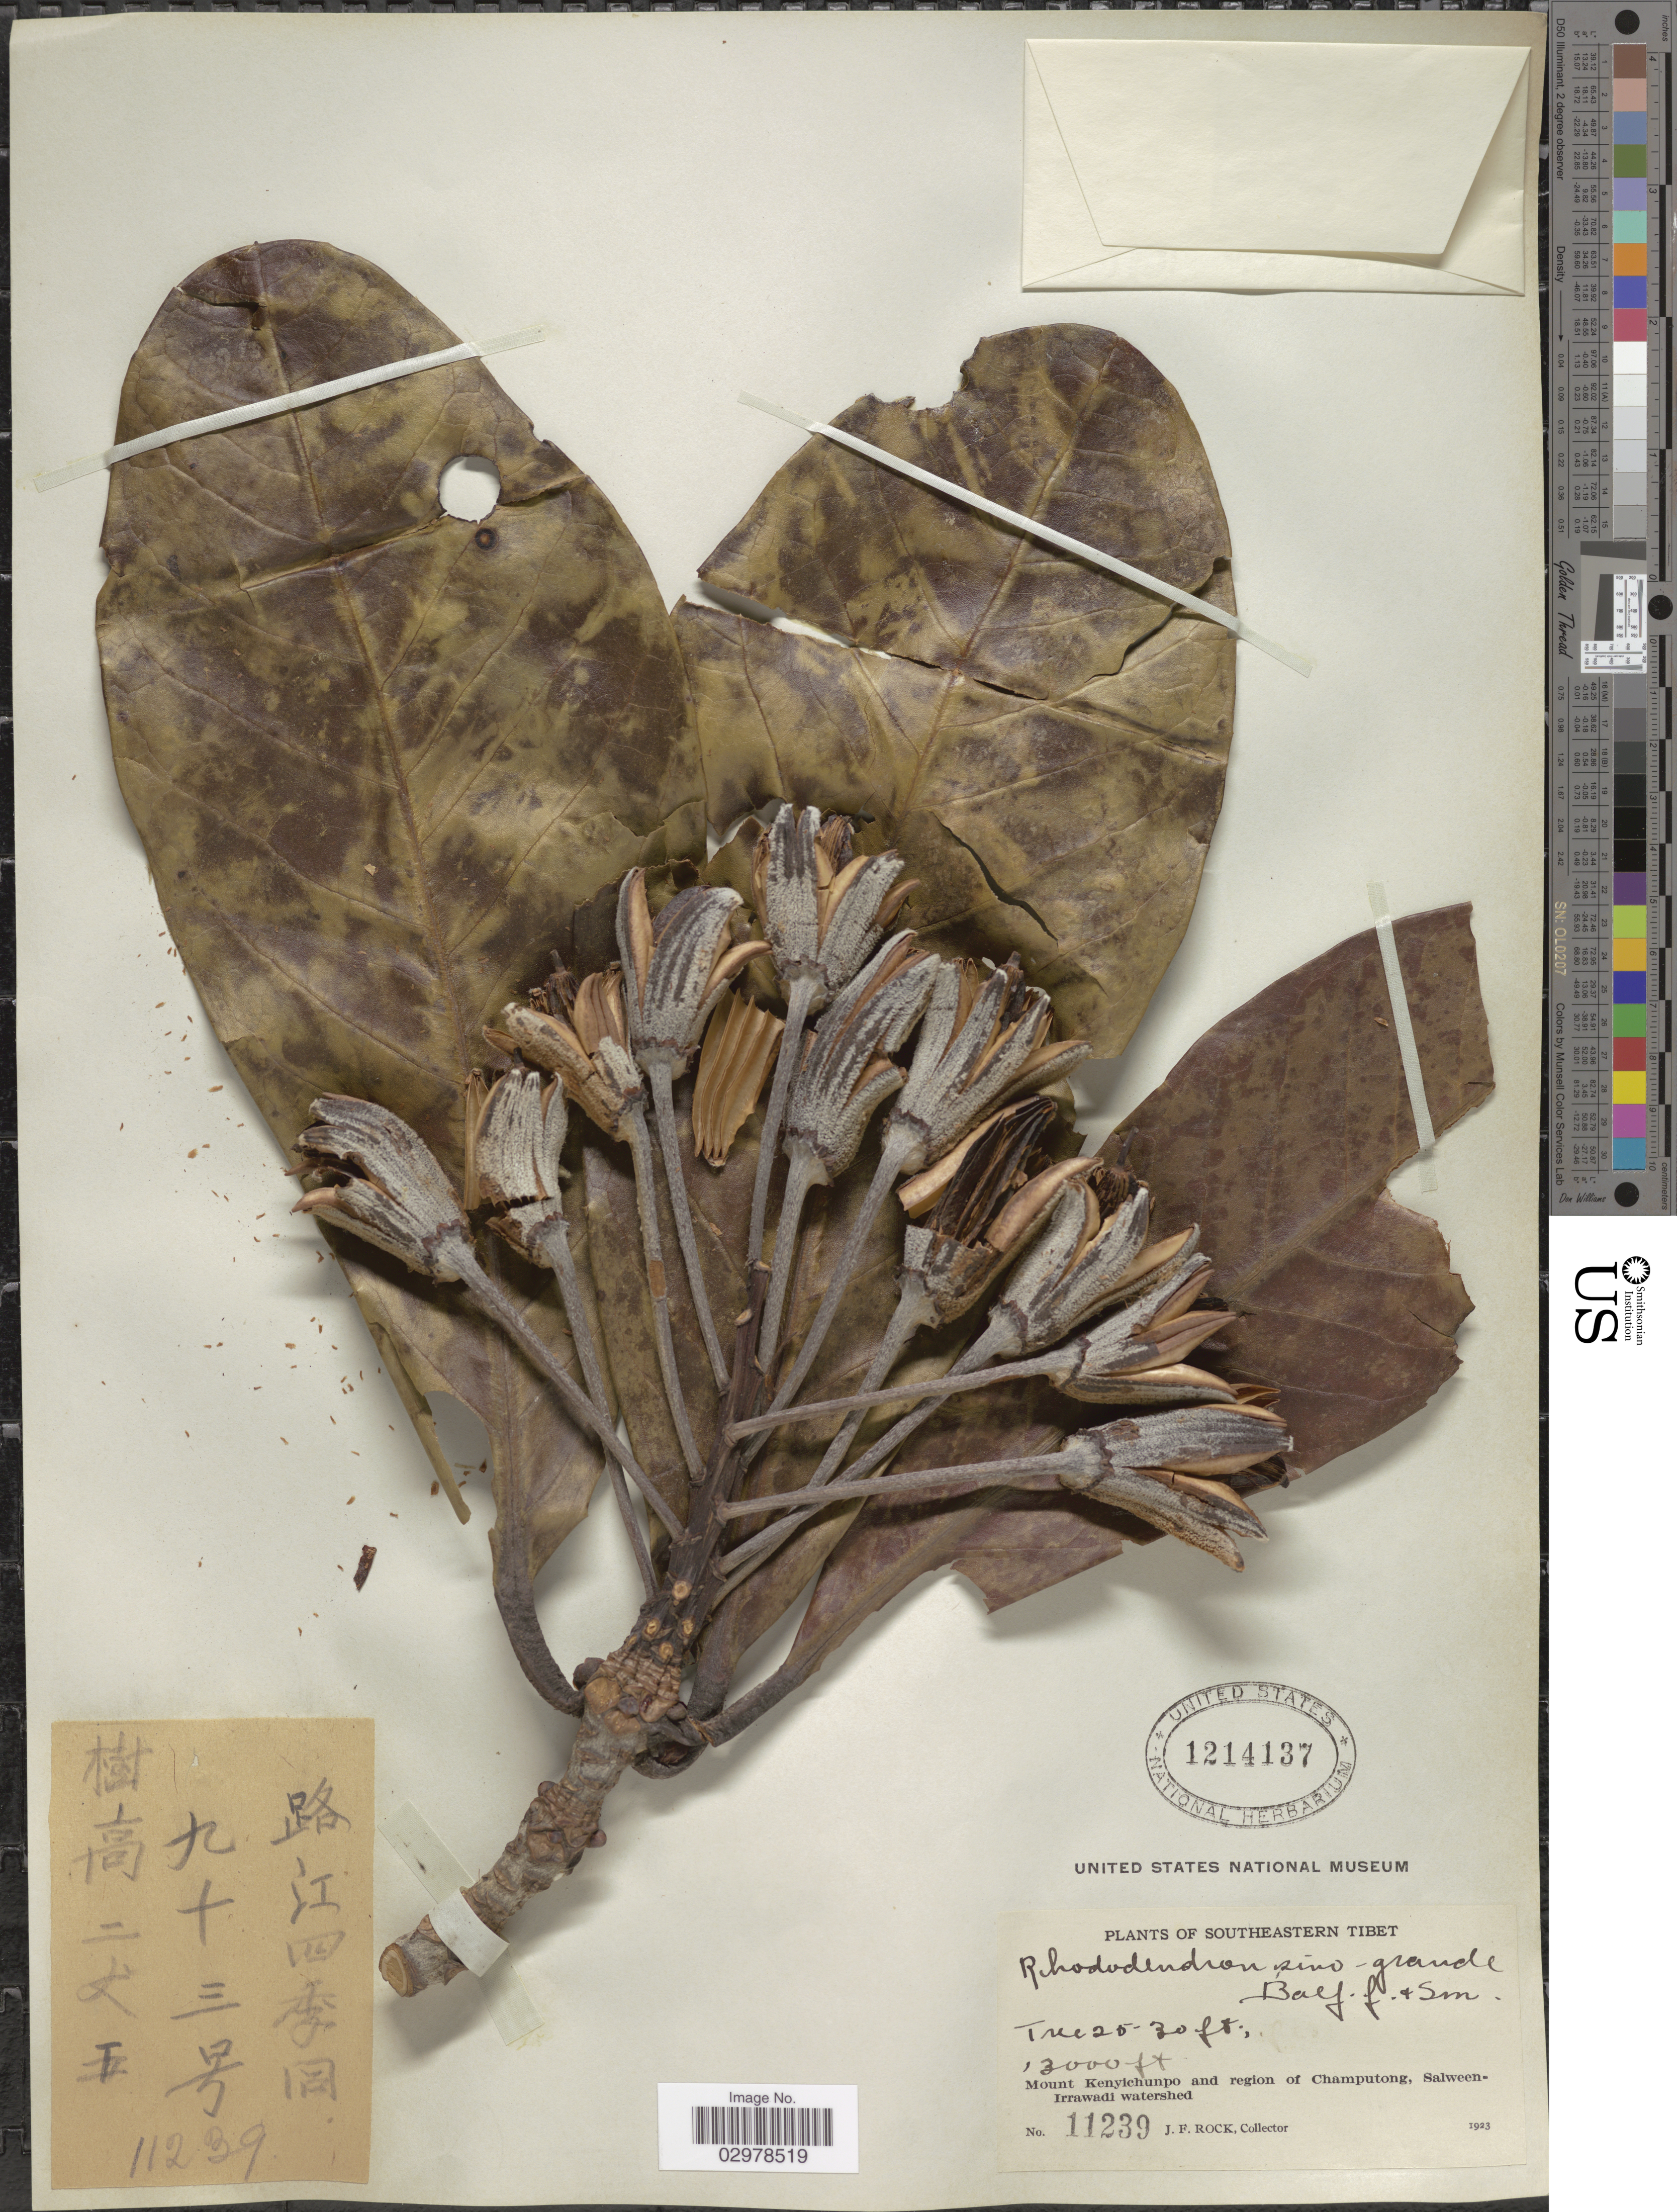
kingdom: Plantae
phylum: Tracheophyta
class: Magnoliopsida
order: Ericales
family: Ericaceae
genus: Rhododendron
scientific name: Rhododendron sinogrande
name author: Balf. f. & W.W. Sm.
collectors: J. Rock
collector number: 11239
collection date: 1923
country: China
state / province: Xizang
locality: Southeastern Tibet. Mount Kenyichunpo and region of Champutong, Salween-Irrawadi watershed.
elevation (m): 3962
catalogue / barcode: US 1214137